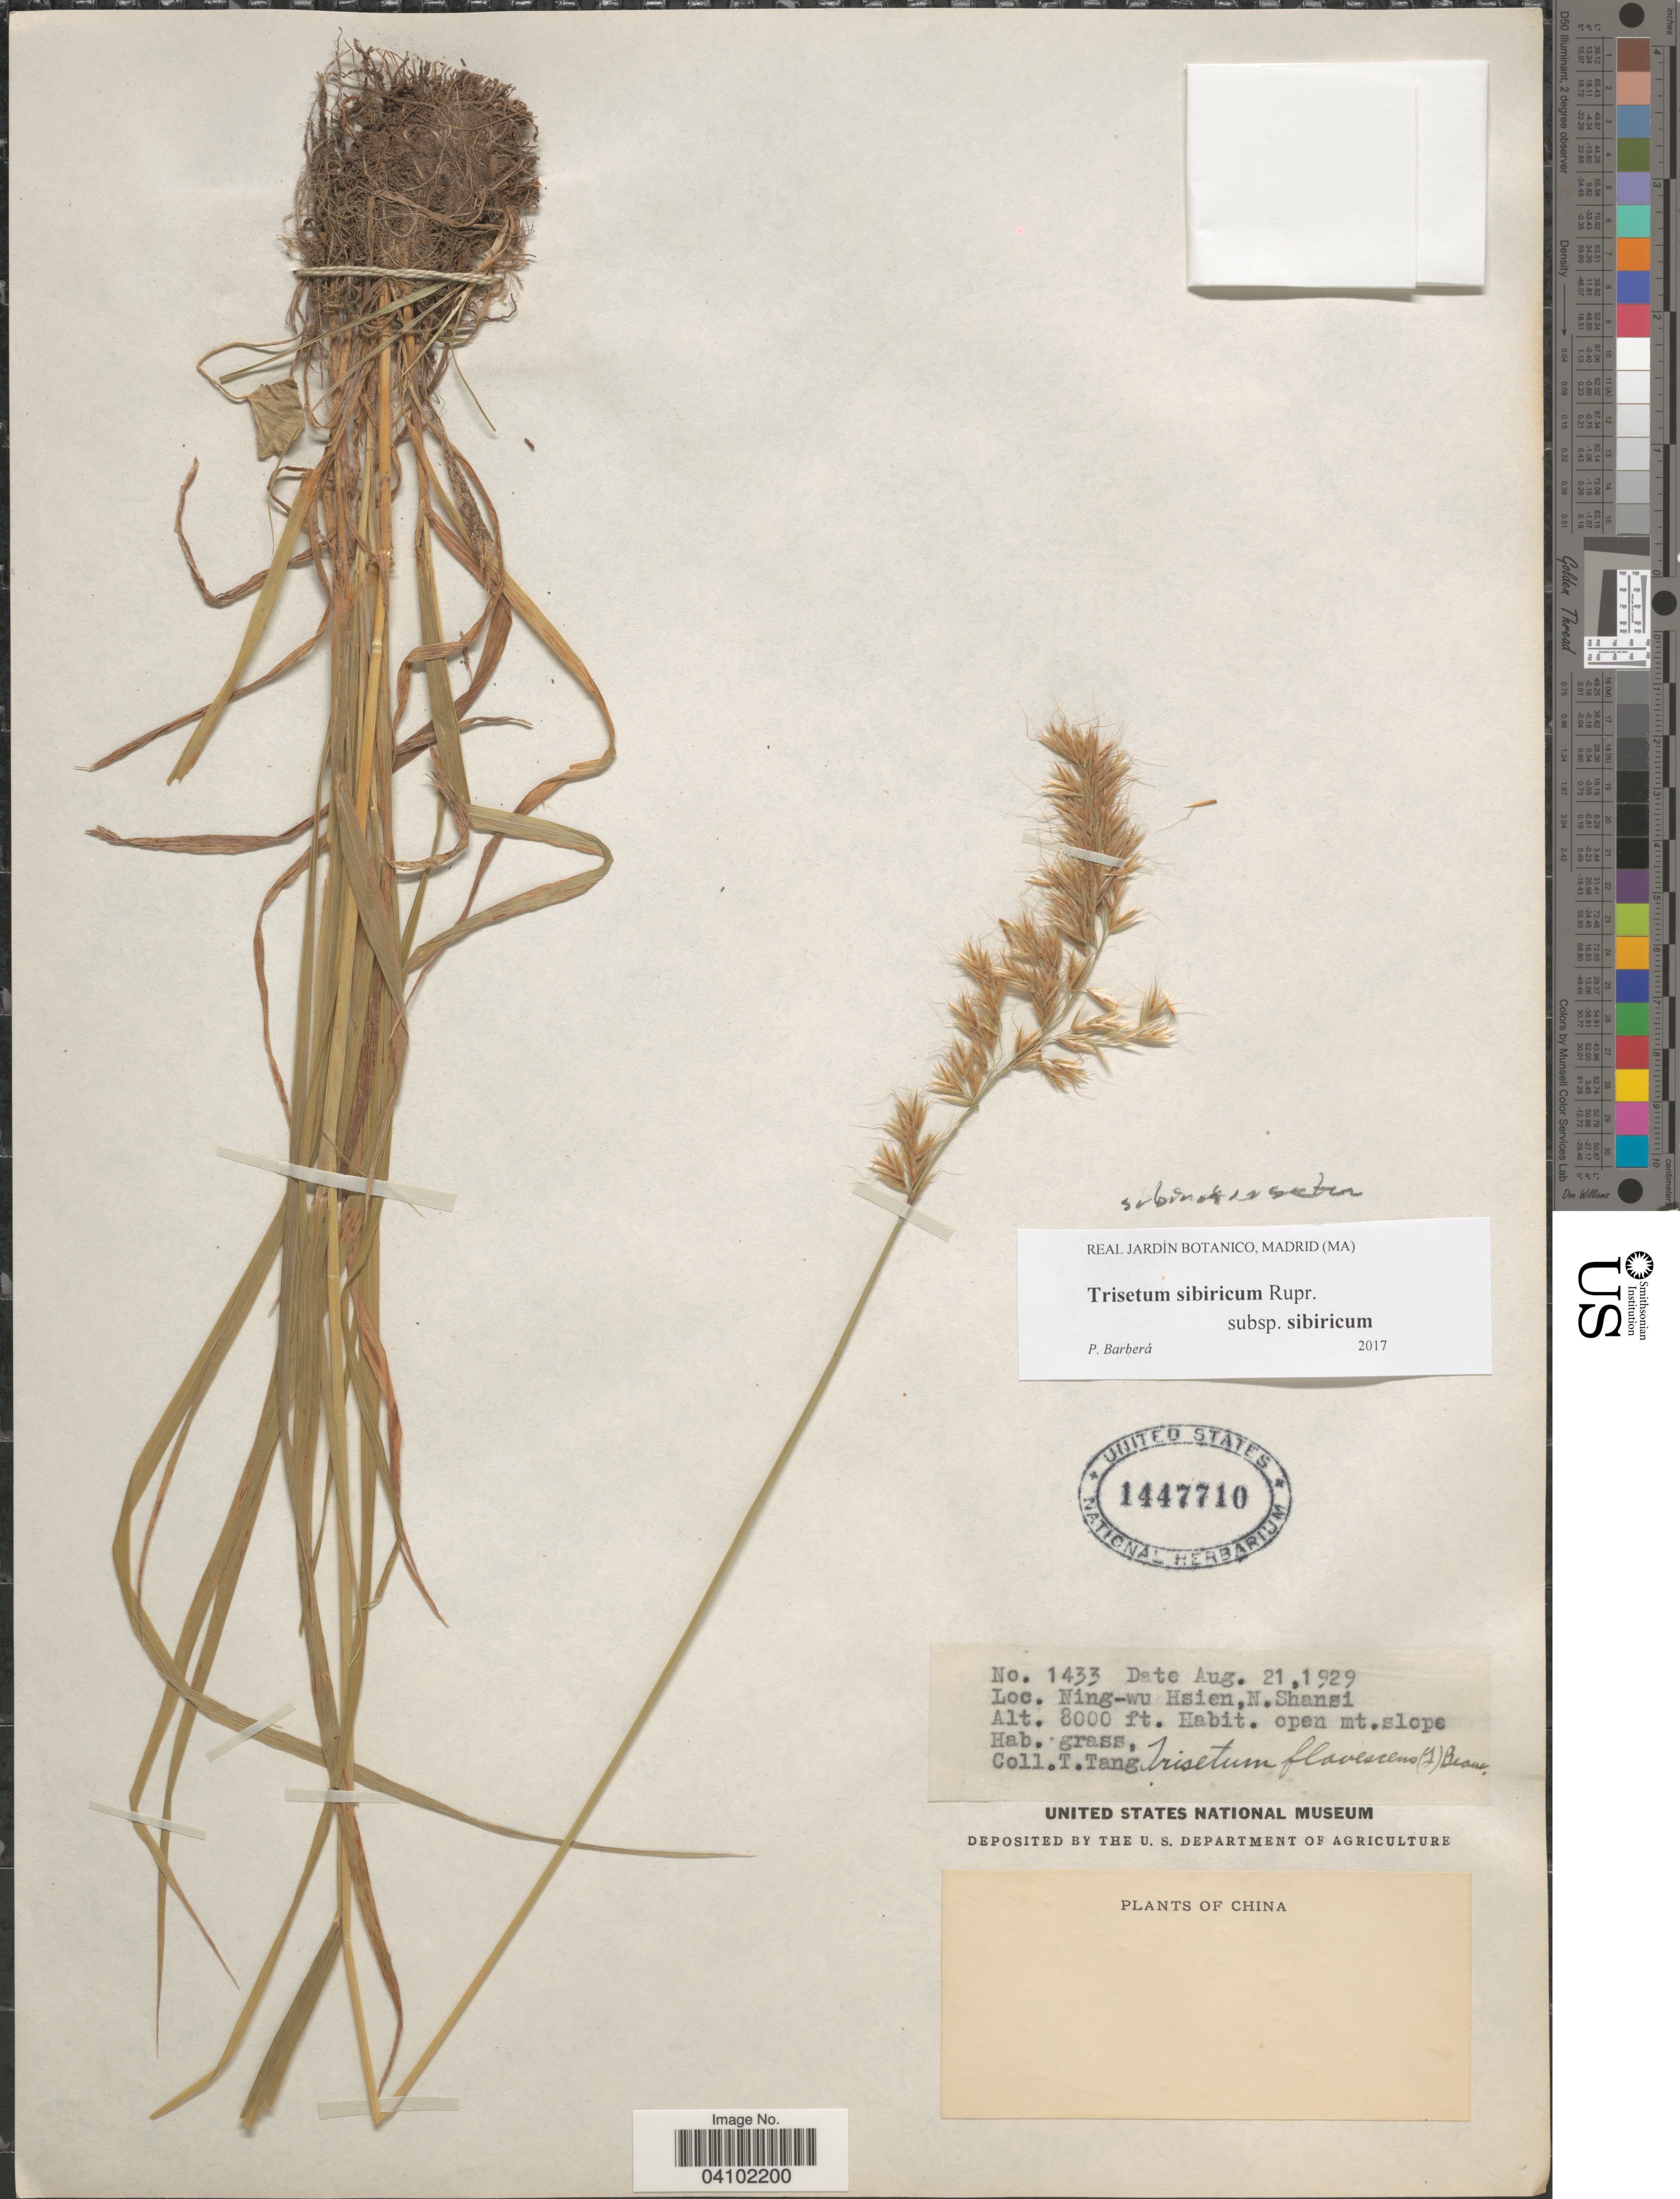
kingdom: Plantae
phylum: Tracheophyta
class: Liliopsida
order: Poales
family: Poaceae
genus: Sibirotrisetum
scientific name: Sibirotrisetum sibiricum (Rupr.) P. Barberá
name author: (Rupr.) Barberá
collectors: T. Tang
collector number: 1433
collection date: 1929-08-21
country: China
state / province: Shanxi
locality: Ning-wu Hsien, N. Shansi.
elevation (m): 2438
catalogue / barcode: US 1447710